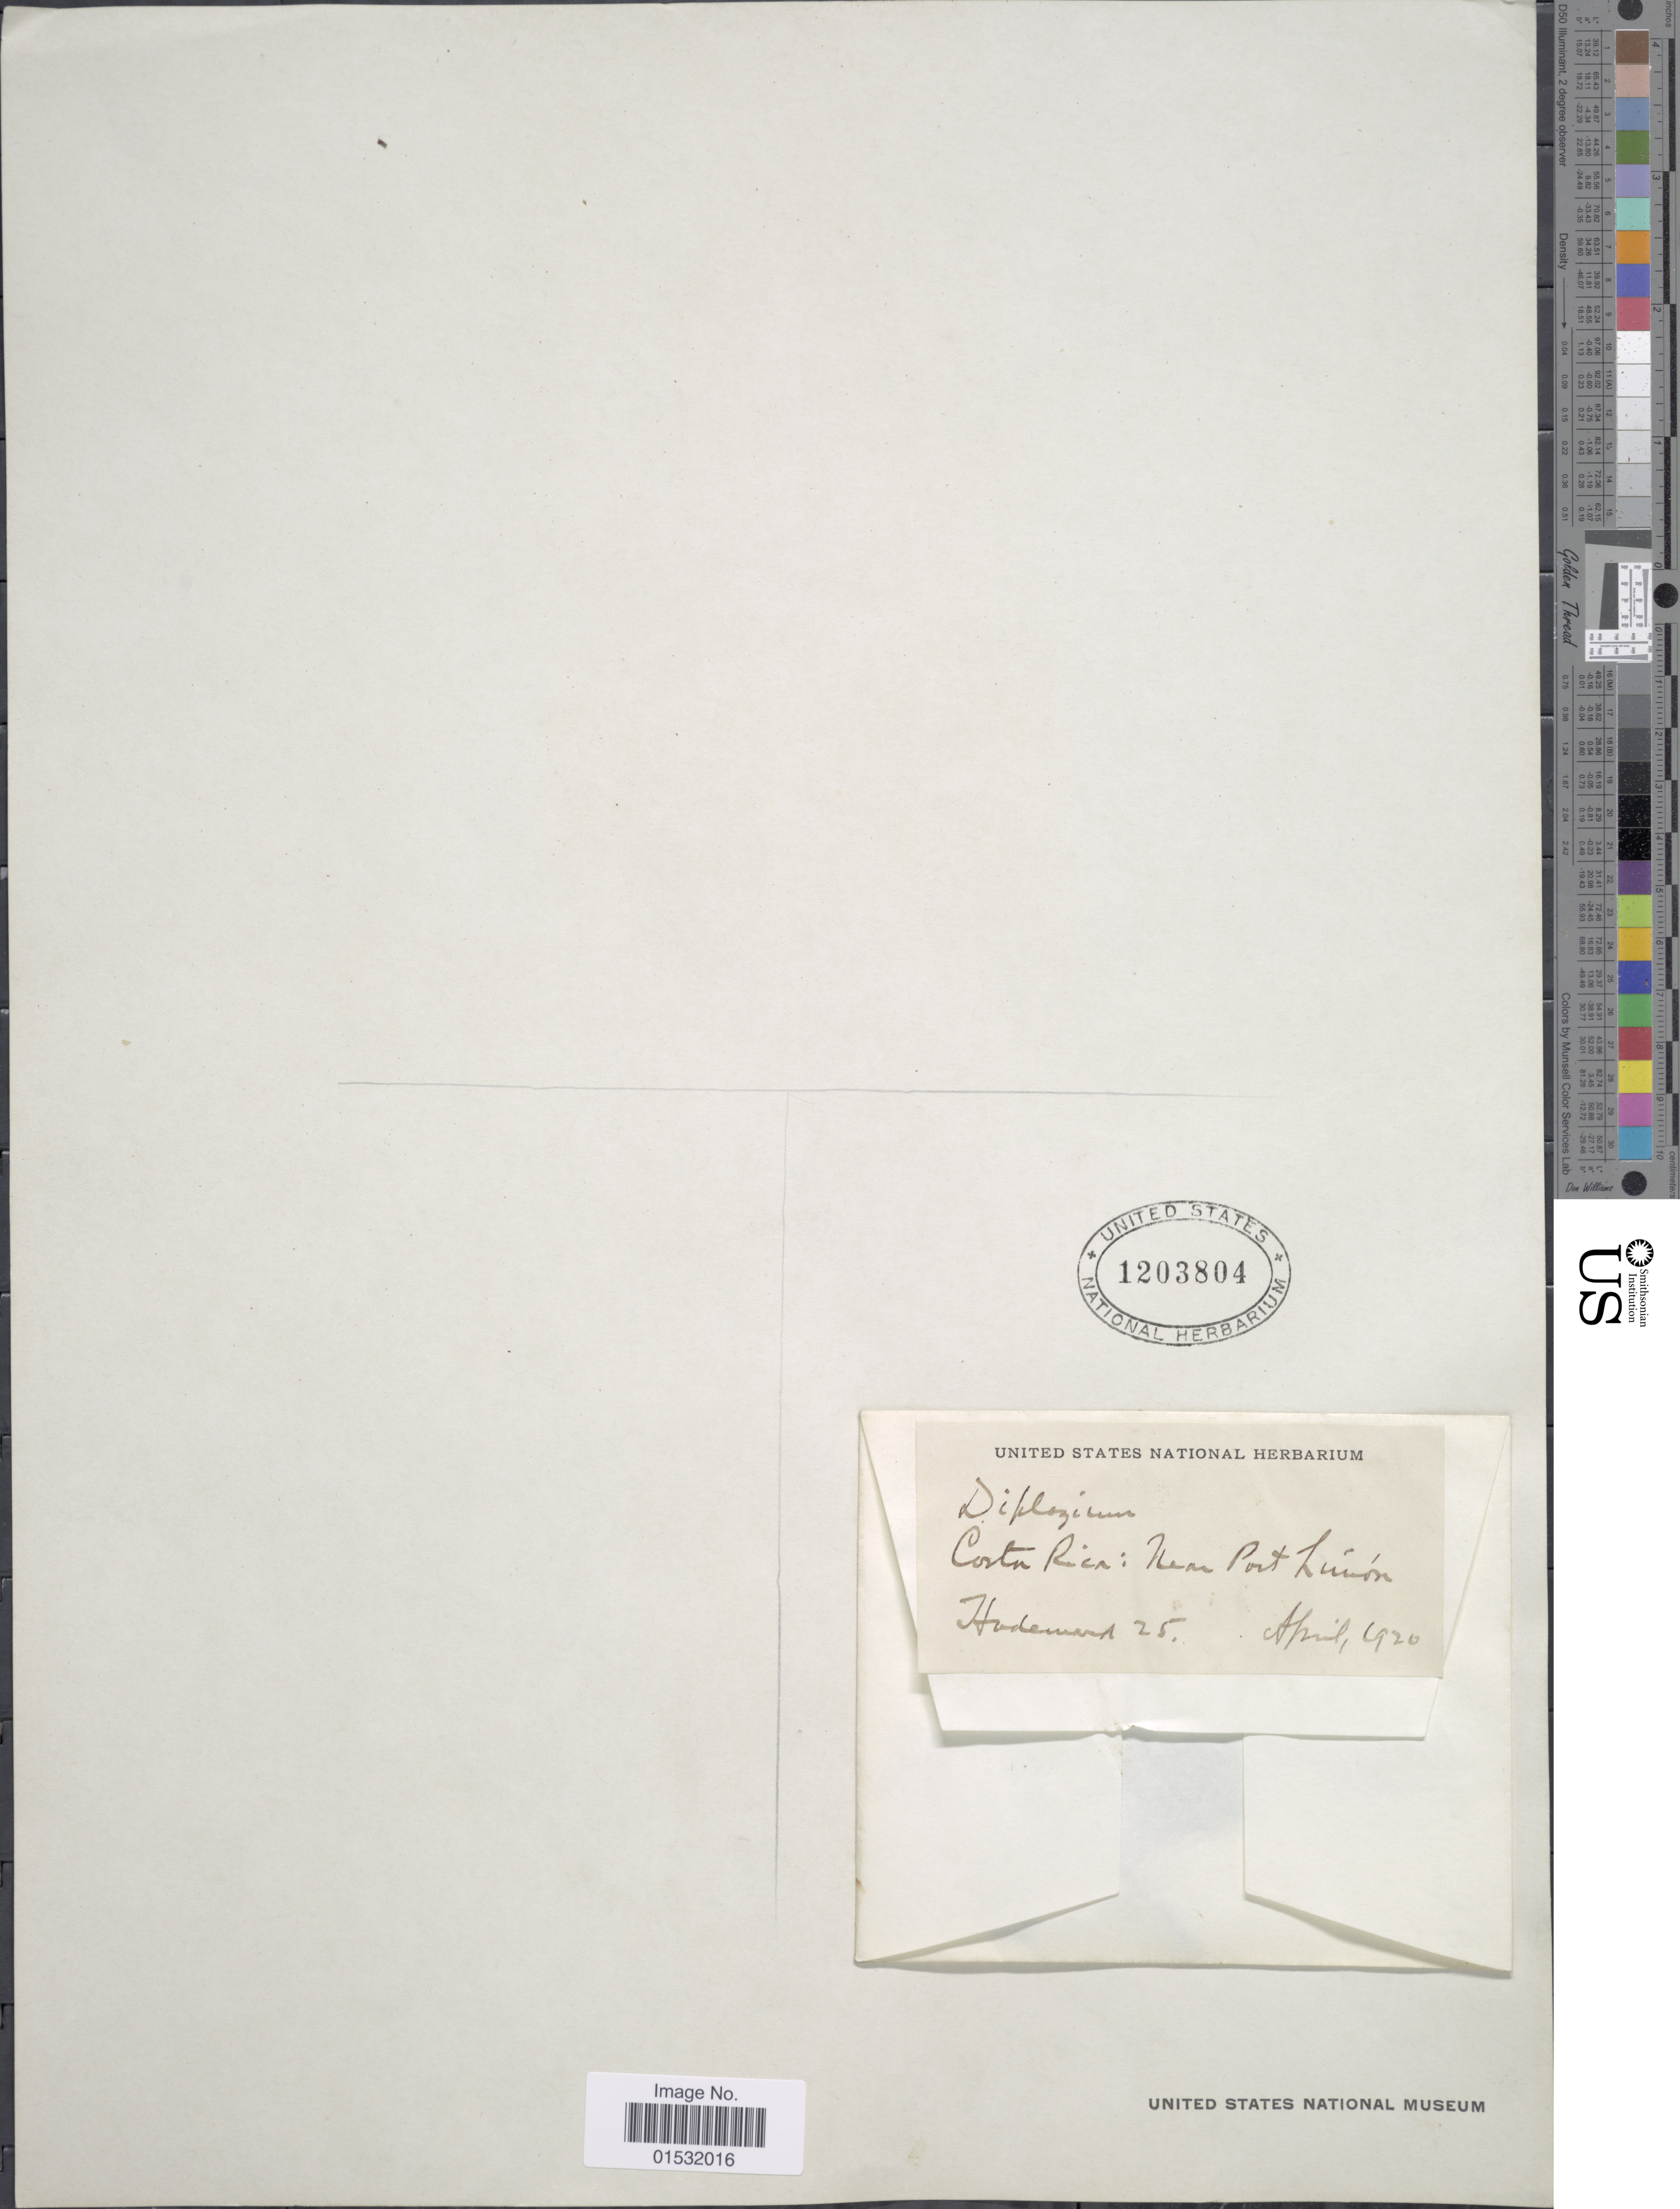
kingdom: Plantae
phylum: Tracheophyta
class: Polypodiopsida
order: Polypodiales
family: Athyriaceae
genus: Diplazium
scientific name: Diplazium striatastrum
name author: Lellinger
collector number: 25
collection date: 1920-04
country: Costa Rica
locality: Near Port Limón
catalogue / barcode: US 1203804